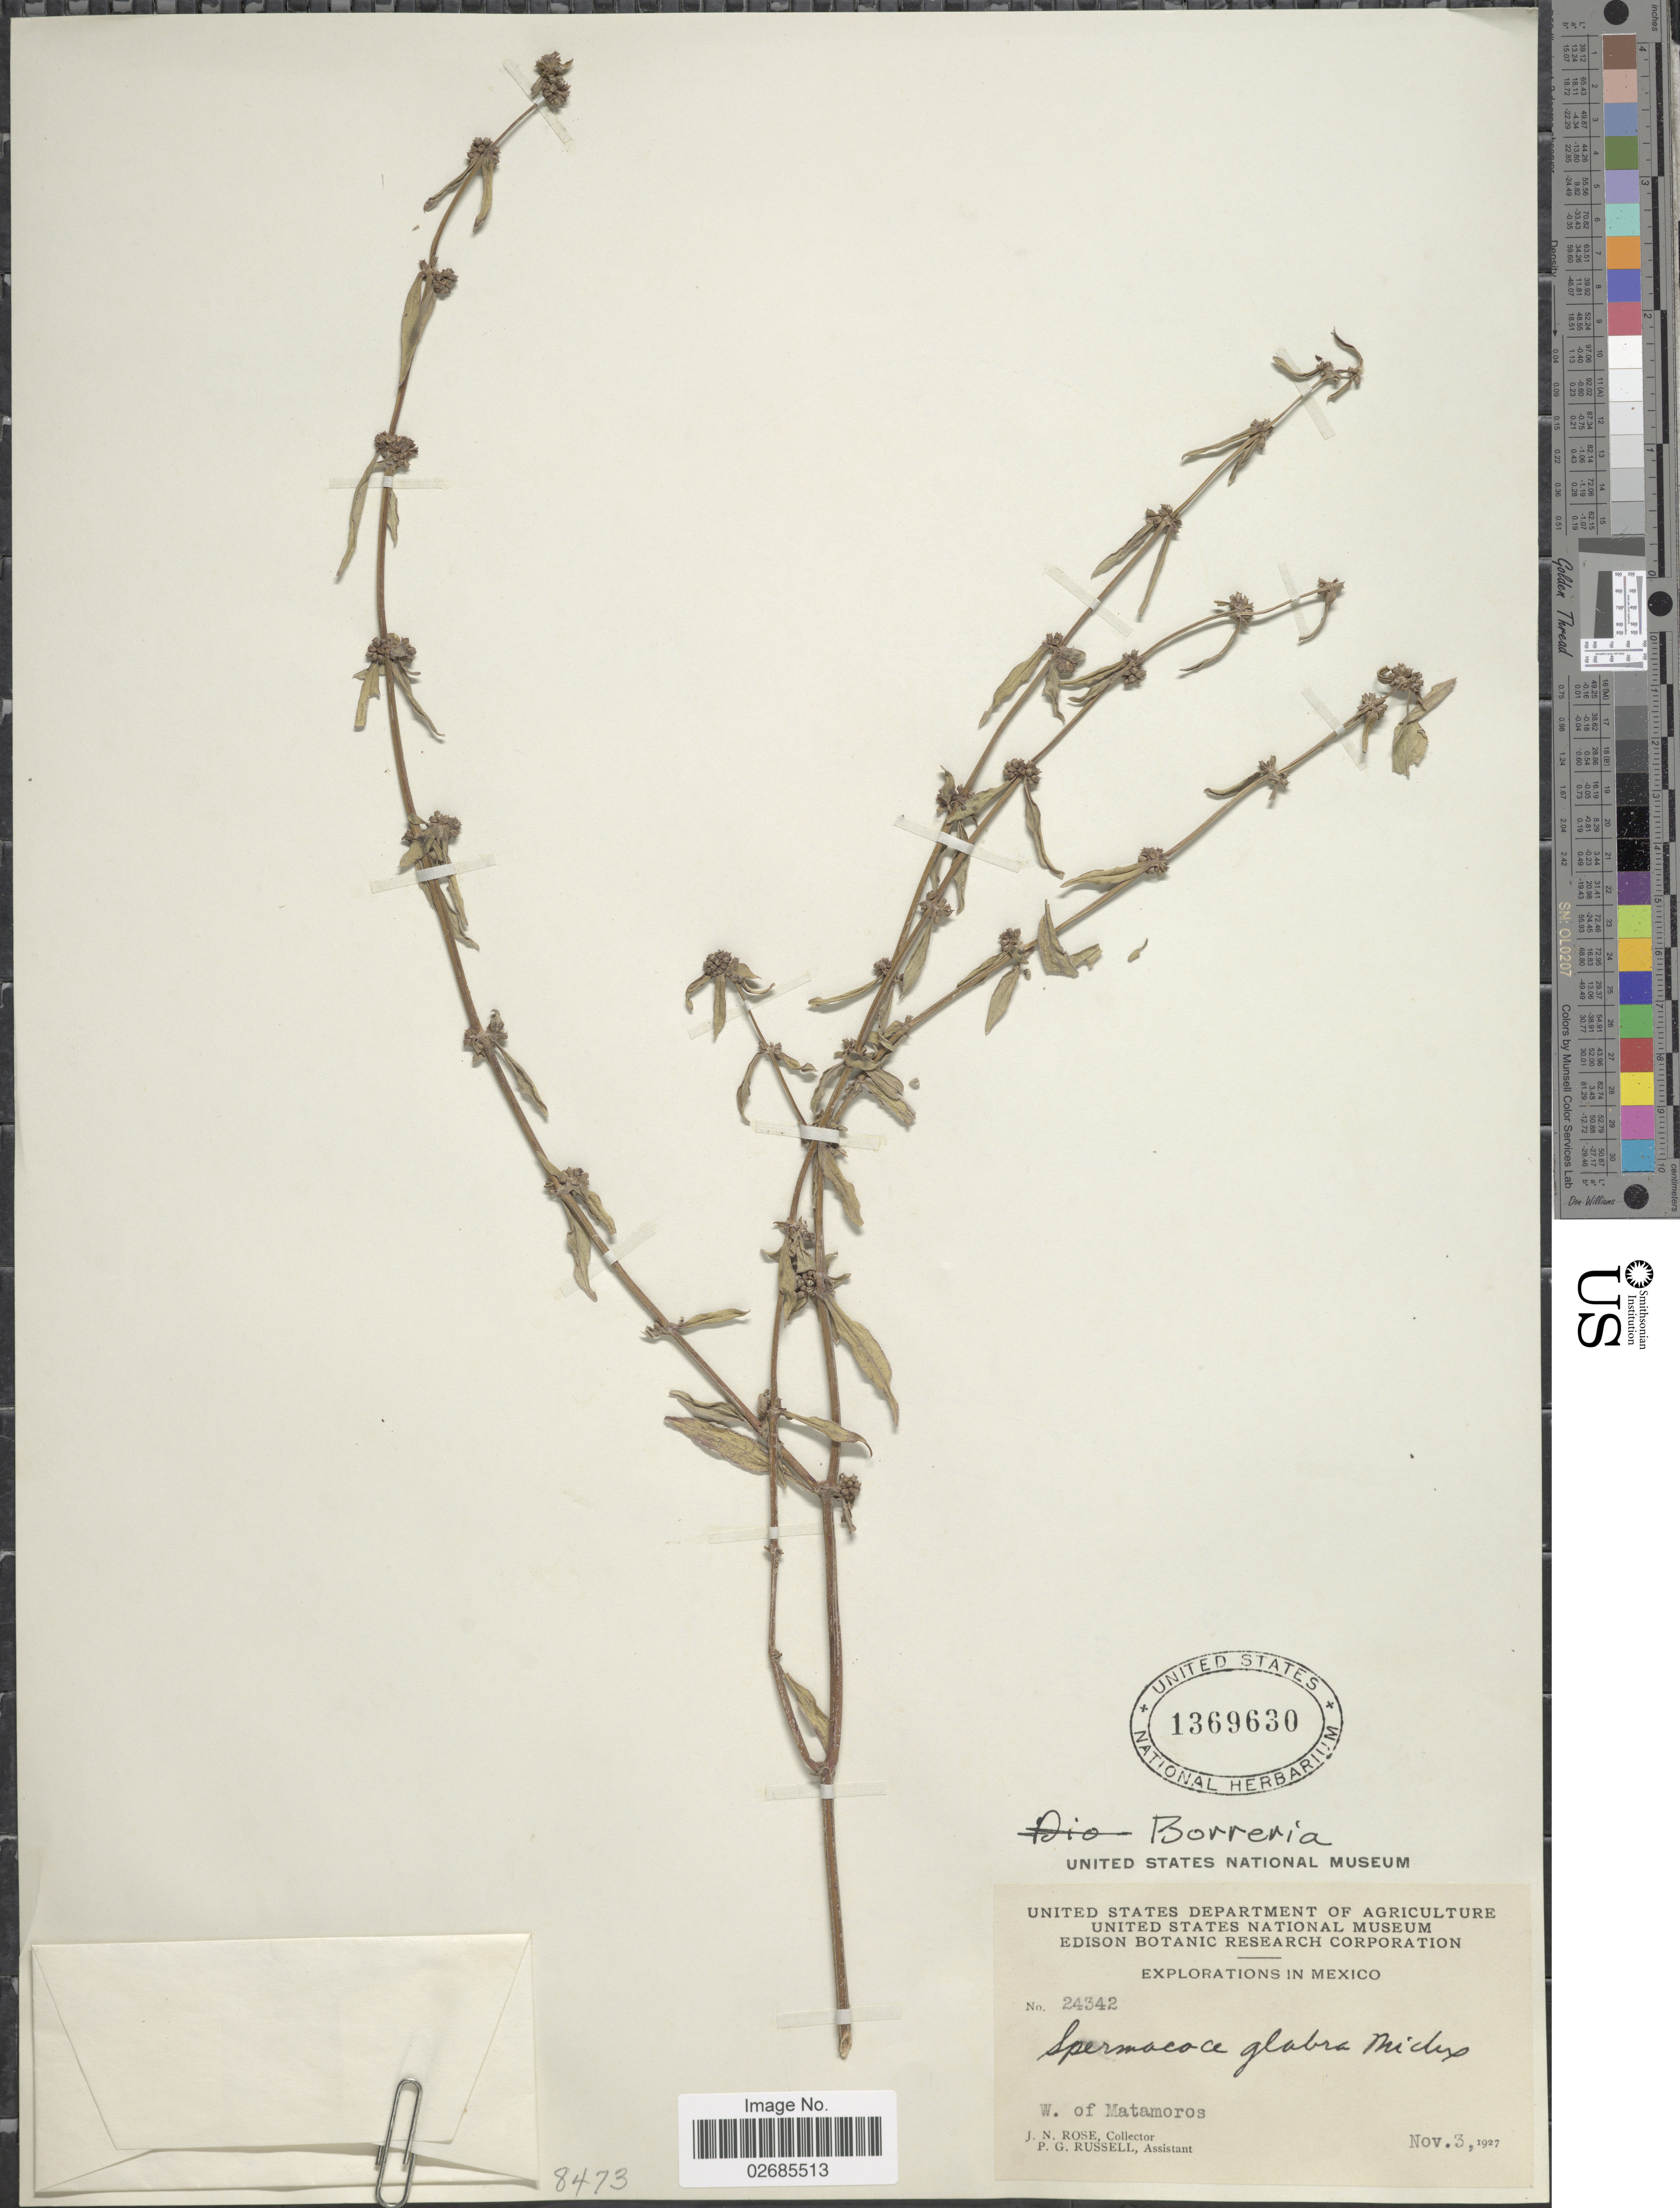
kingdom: Plantae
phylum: Tracheophyta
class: Magnoliopsida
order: Gentianales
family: Rubiaceae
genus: Spermacoce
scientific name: Spermacoce glabra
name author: Michx.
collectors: J. N. Rose & P. G. Russell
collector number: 24342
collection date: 1927-11-03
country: Mexico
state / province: Tamaulipas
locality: W. of Matamoros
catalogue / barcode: US 1369630